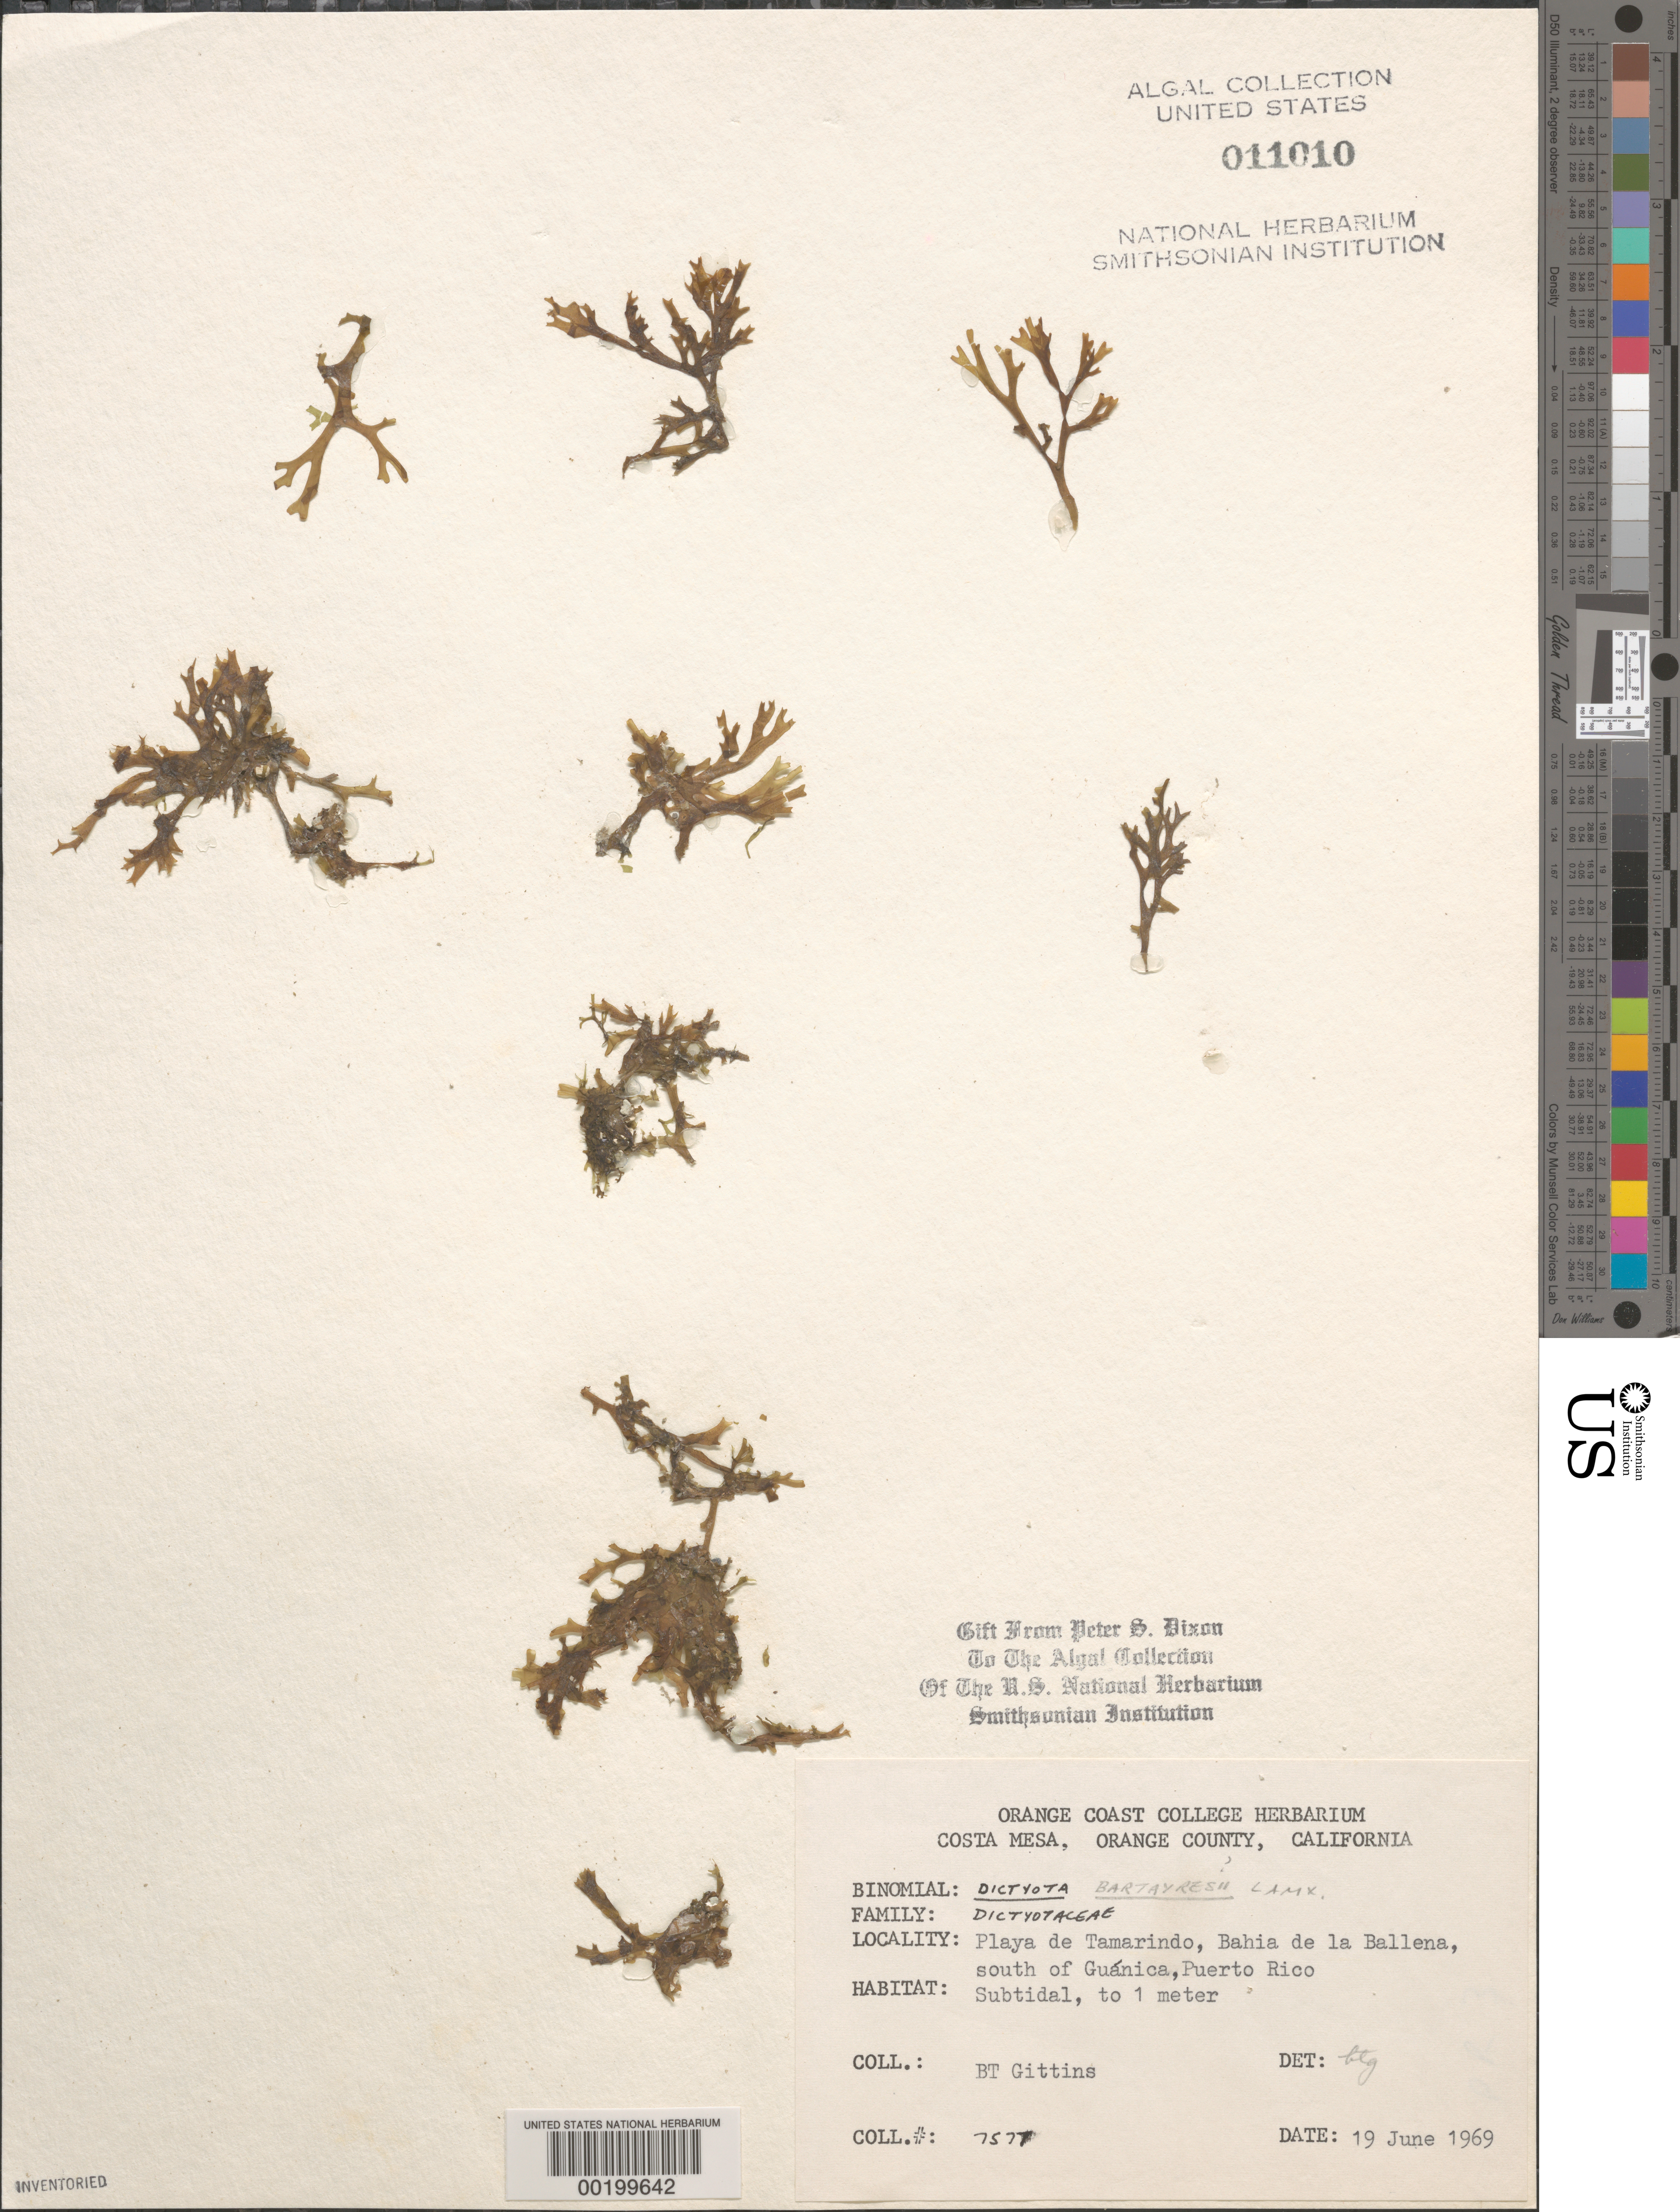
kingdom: Chromista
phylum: Ochrophyta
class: Phaeophyceae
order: Dictyotales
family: Dictyotaceae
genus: Dictyota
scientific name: Dictyota bartayresiana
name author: J.V.Lamouroux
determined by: Gittins, B. T.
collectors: B. Gittins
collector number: Btg 7577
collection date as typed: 19 Jun 1969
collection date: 1969-06-19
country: Puerto Rico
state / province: Guanica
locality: Playa de tamarindo, bahia de la ballena, south of guanica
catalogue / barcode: US 11010